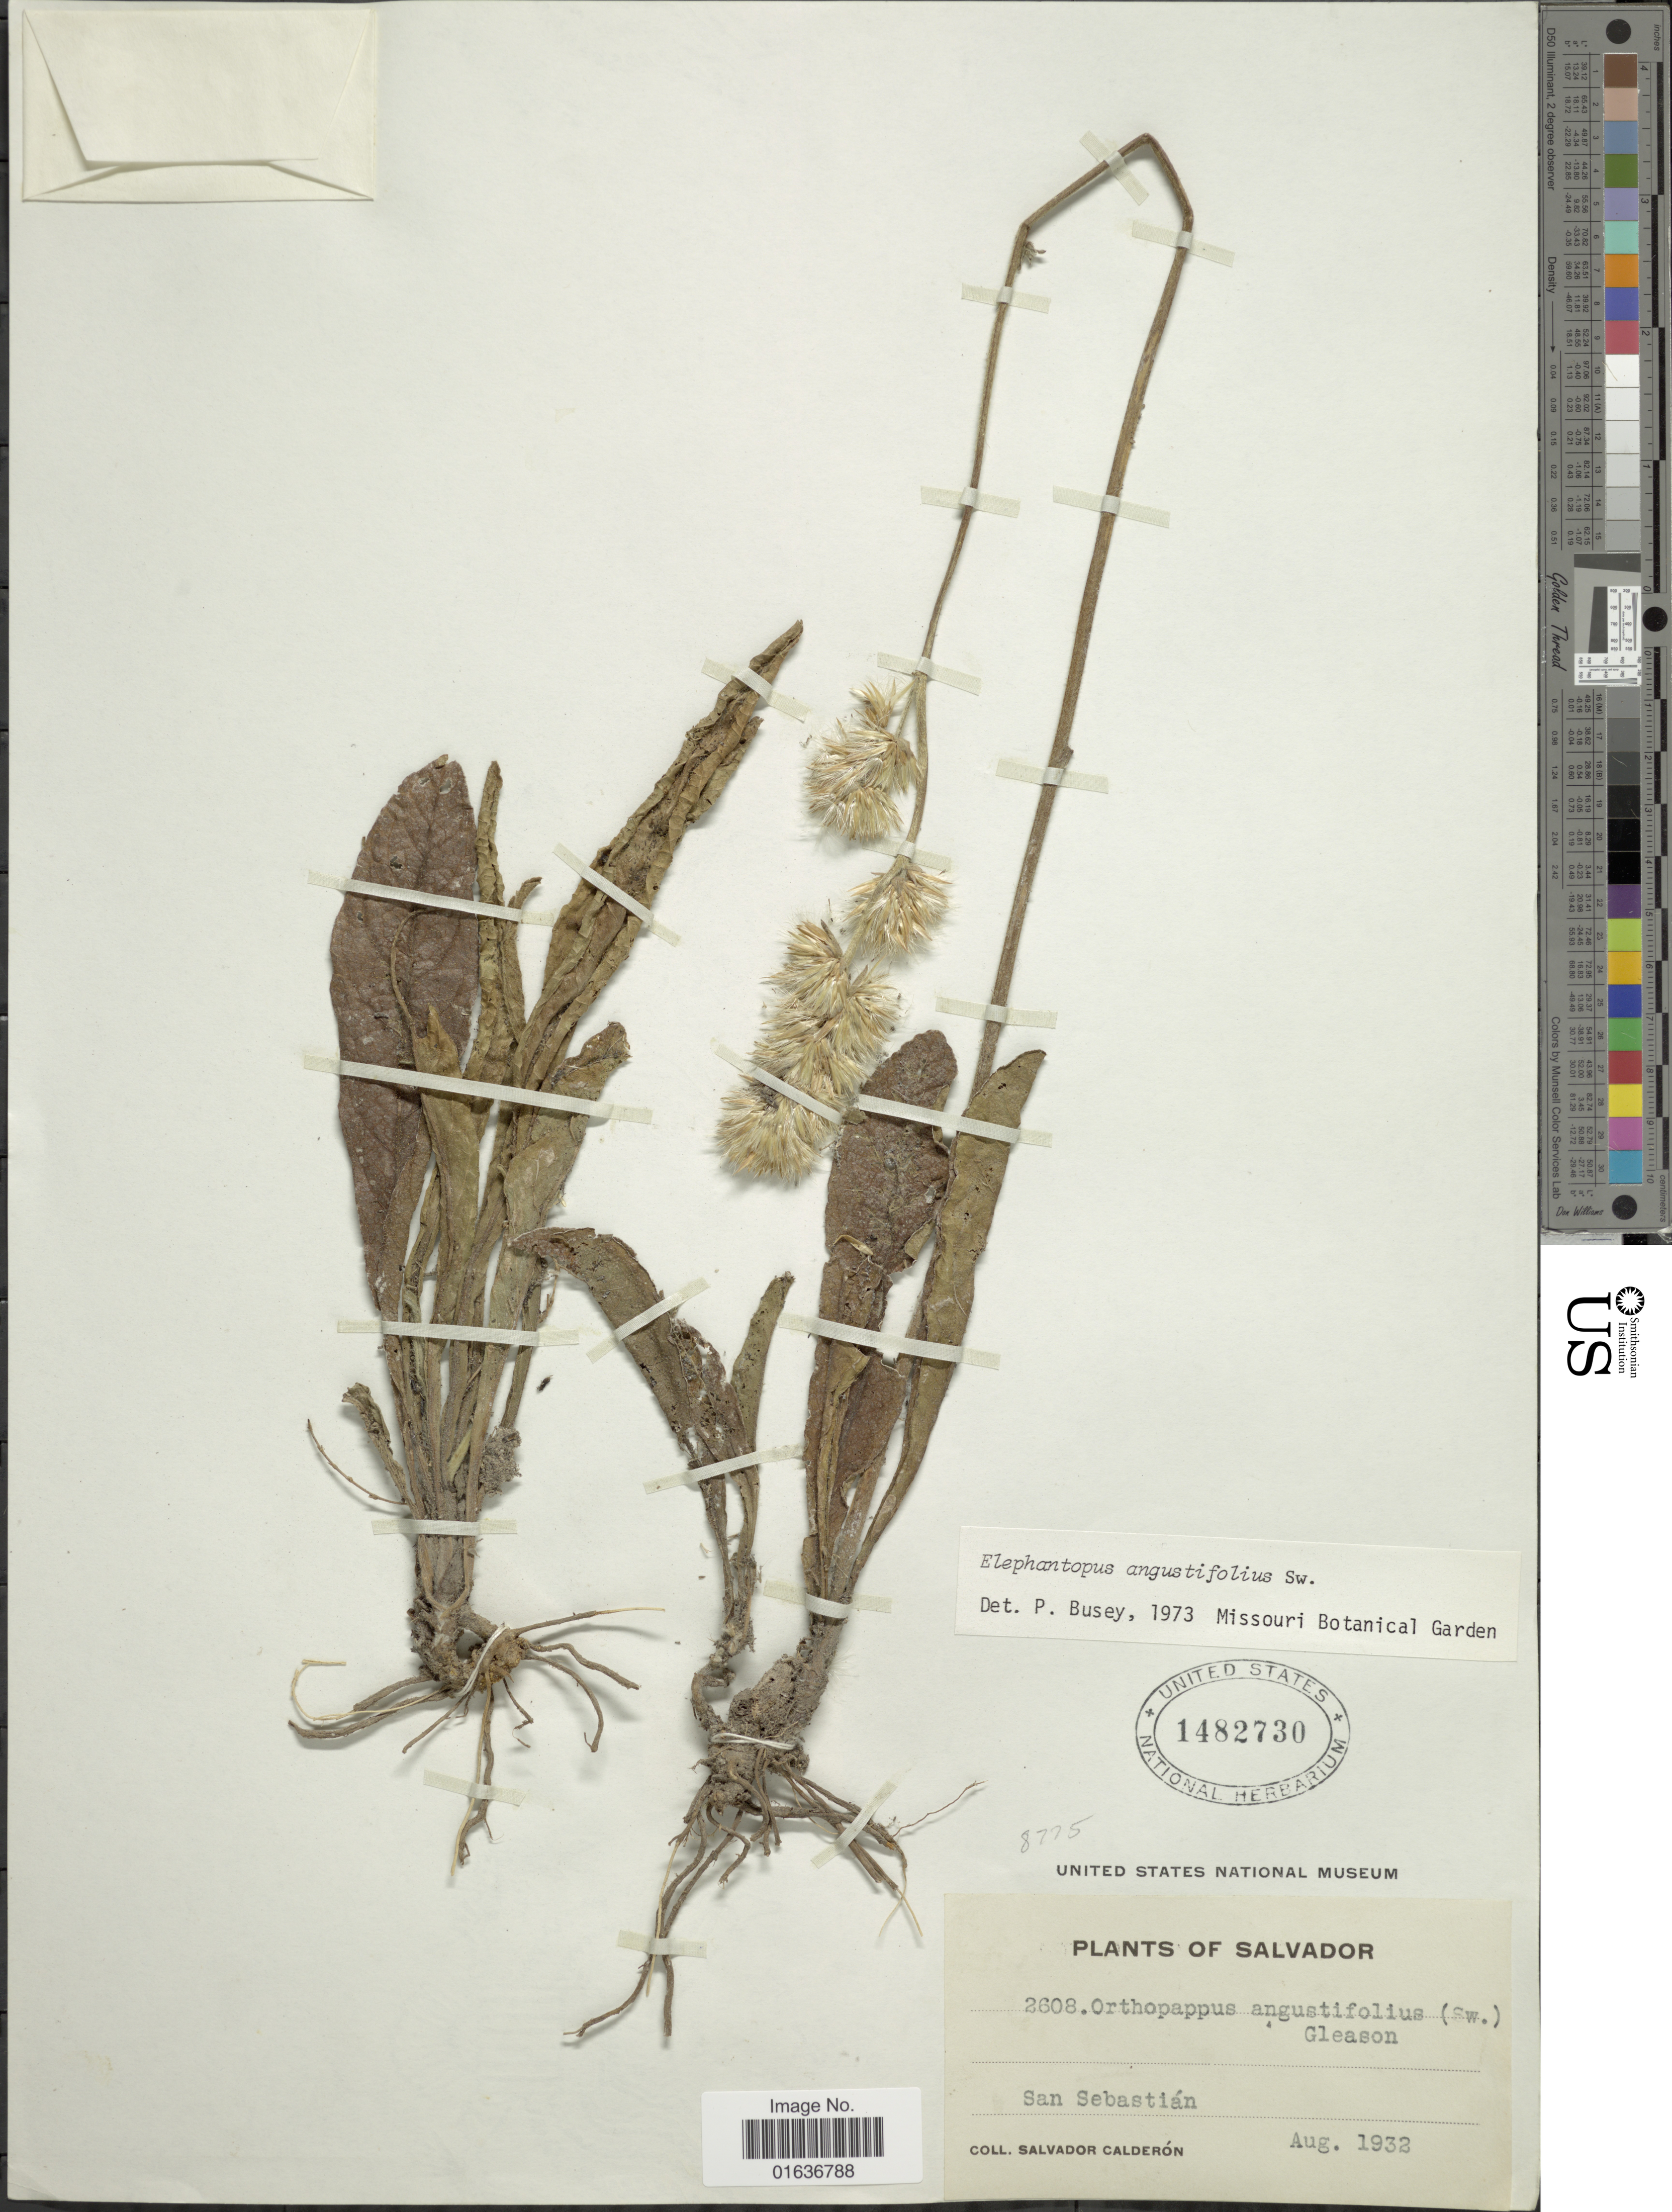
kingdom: Plantae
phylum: Tracheophyta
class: Magnoliopsida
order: Asterales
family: Asteraceae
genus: Elephantopus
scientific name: Elephantopus angustifolius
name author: Sw.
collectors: S. Calderón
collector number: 2608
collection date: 1932-08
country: El Salvador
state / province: San Salvador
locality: San Sebastian. Salvador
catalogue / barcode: US 1482730